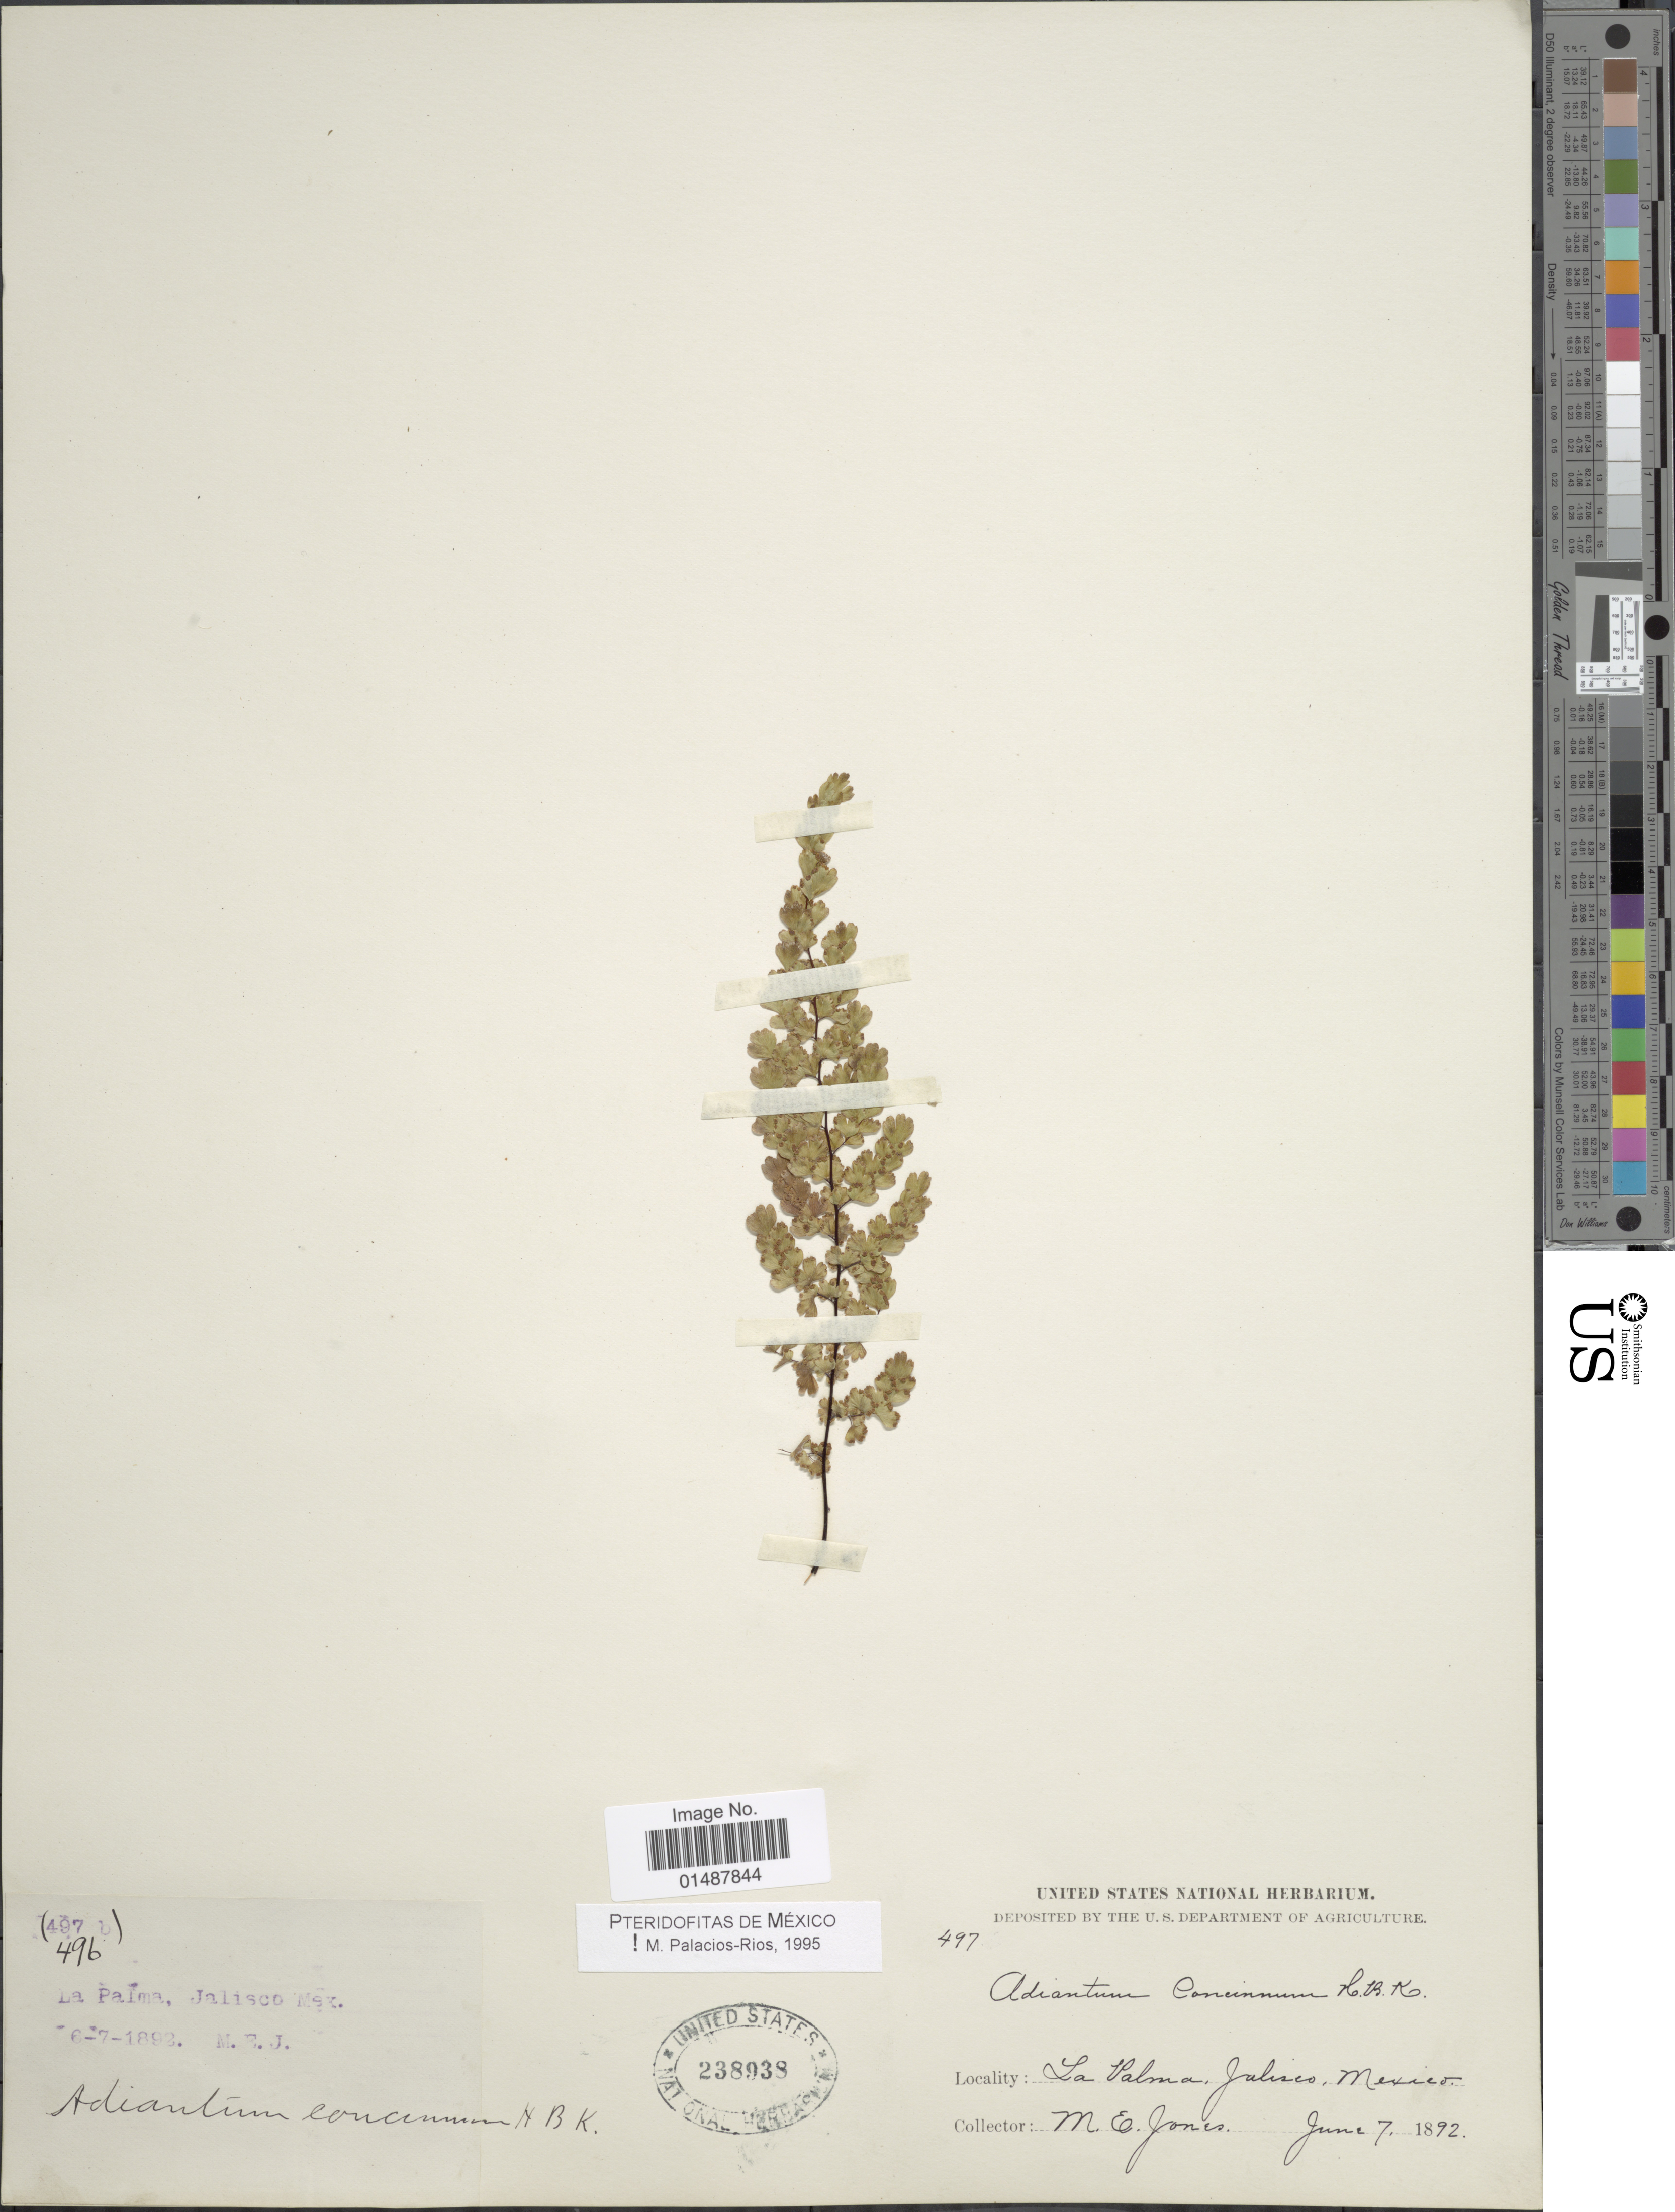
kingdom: Plantae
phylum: Tracheophyta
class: Polypodiopsida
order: Polypodiales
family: Pteridaceae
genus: Adiantum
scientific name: Adiantum concinnum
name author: Humb. & Bonpl. ex Willd.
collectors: M. E. Jones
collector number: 497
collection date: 1892-06-07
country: Mexico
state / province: Jalisco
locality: La Palma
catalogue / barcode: US 238938